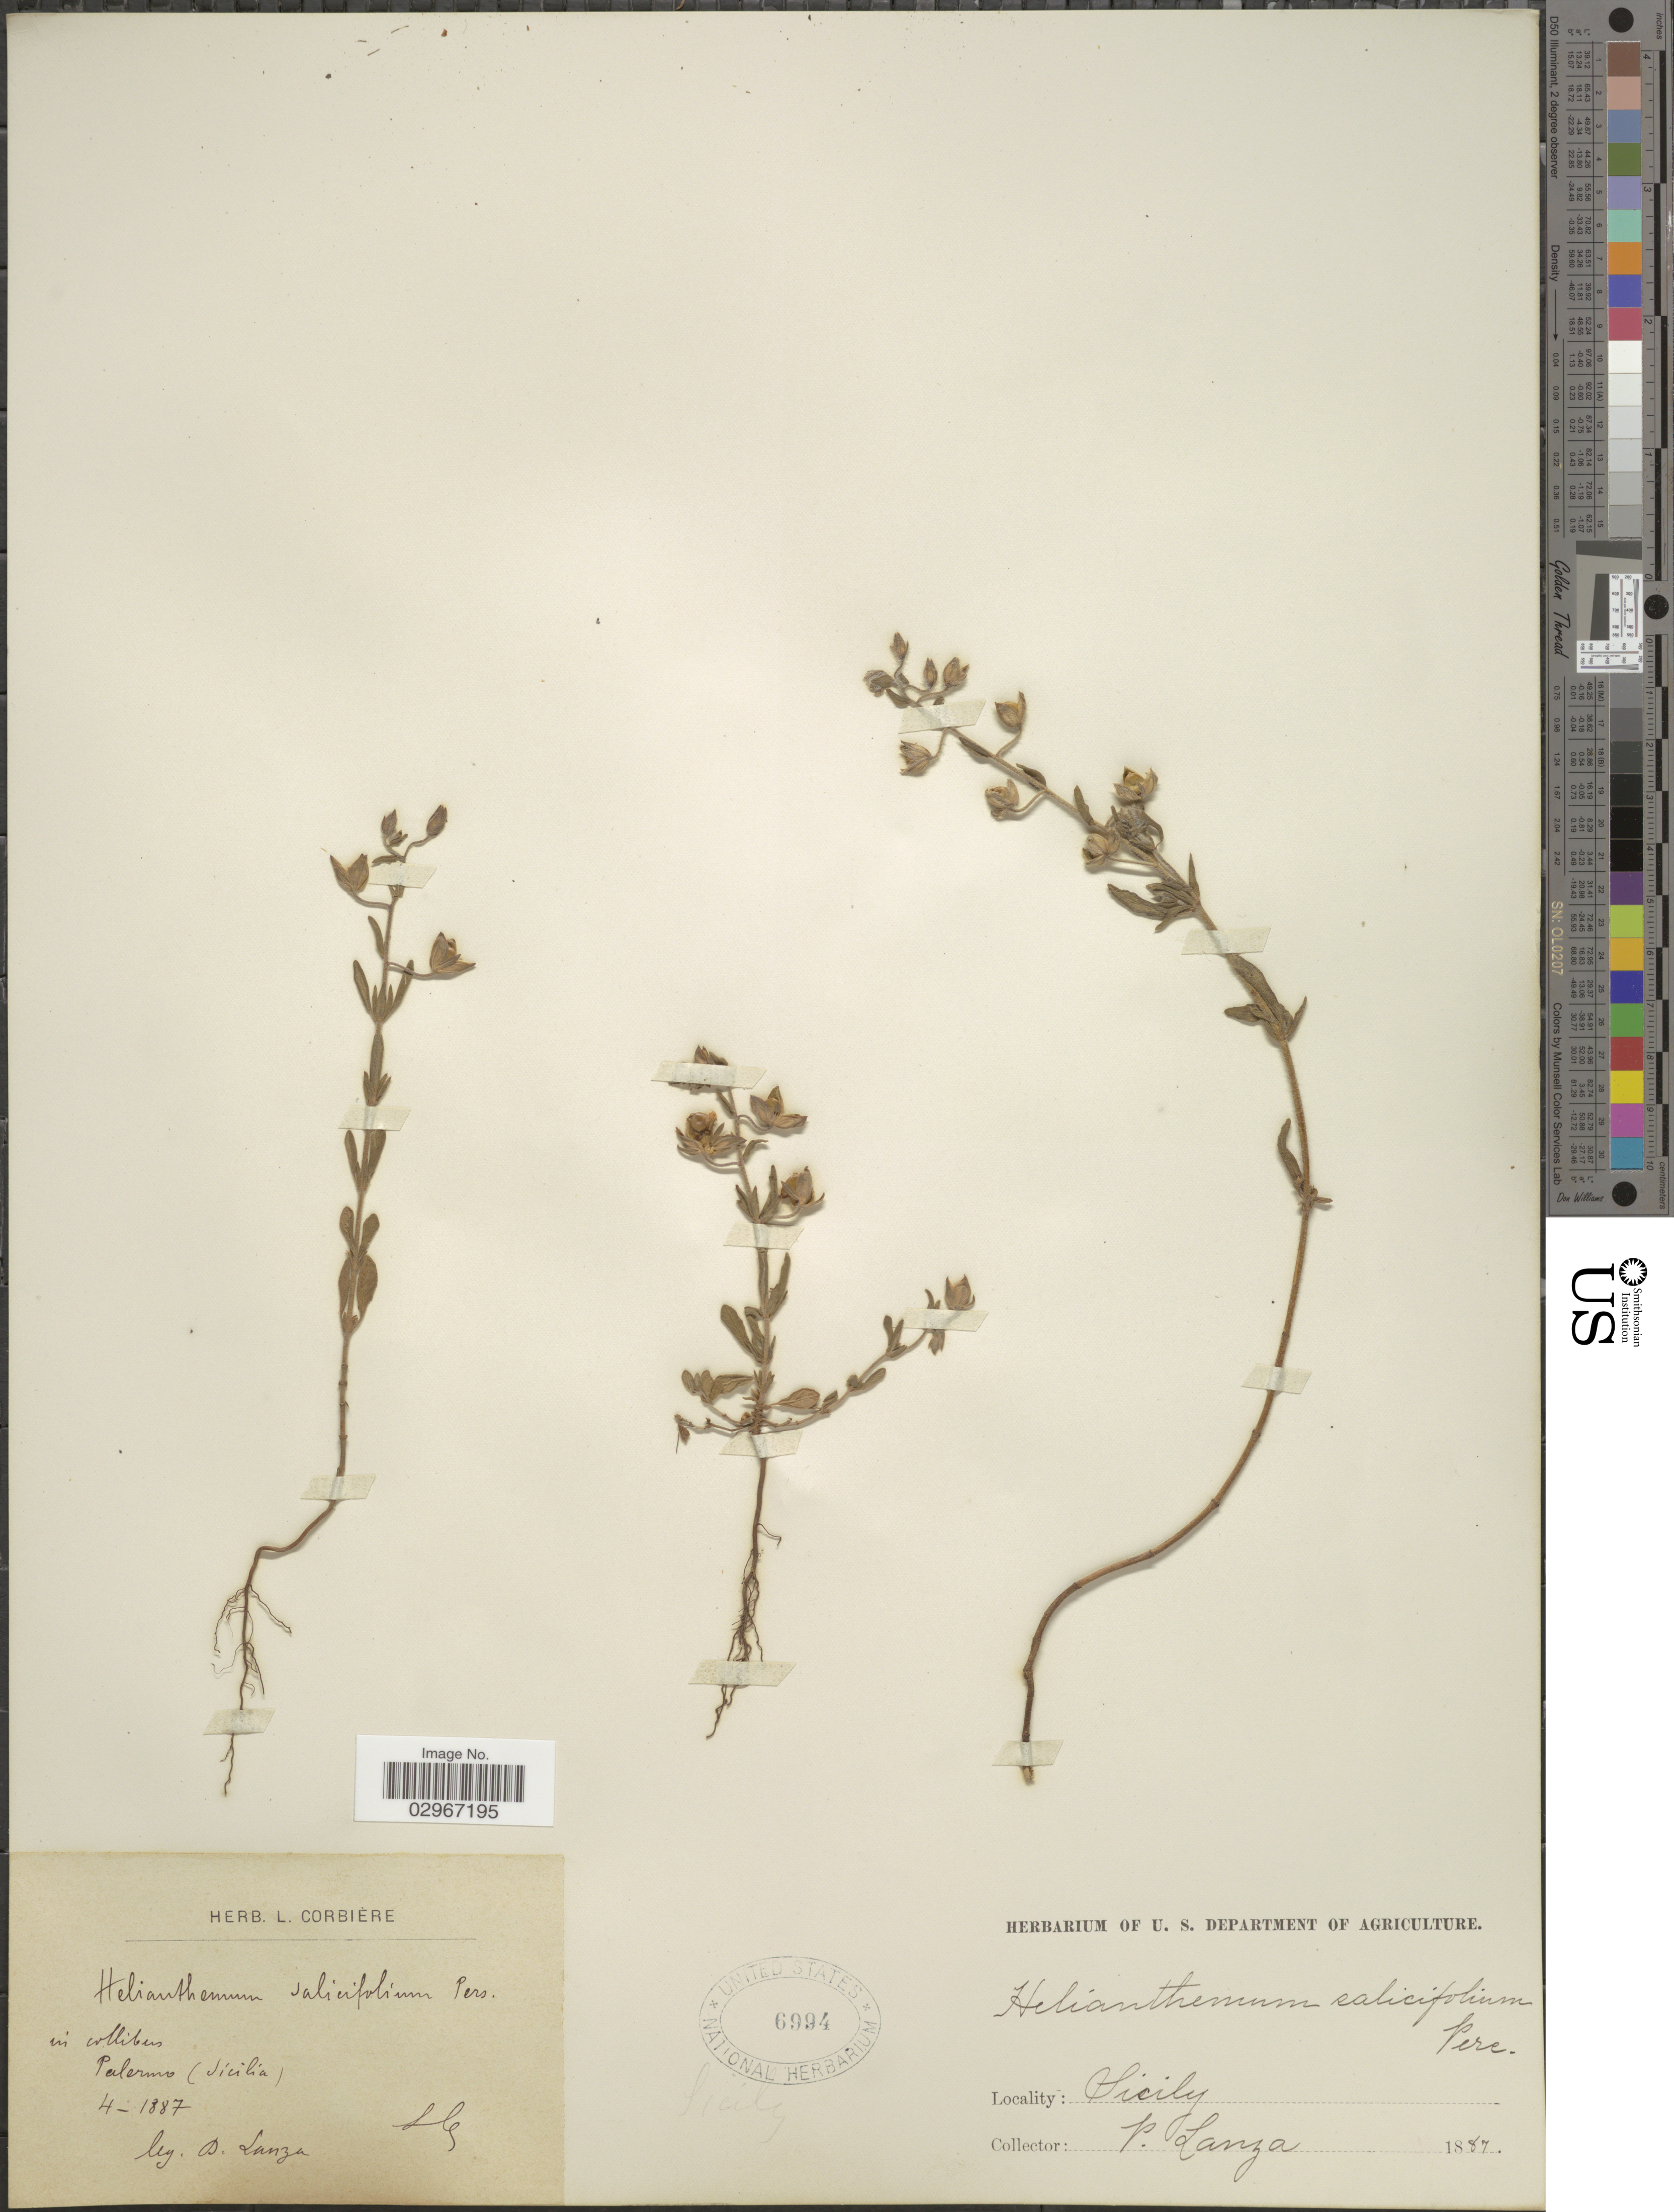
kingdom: Plantae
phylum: Tracheophyta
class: Magnoliopsida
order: Malvales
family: Cistaceae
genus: Helianthemum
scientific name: Helianthemum salicifolium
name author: (L.) Mill.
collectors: D. Lanza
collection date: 1887-04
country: Italy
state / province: Siciliana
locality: In collibus Palermo (Sicilia), Sicily.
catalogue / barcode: US 6994